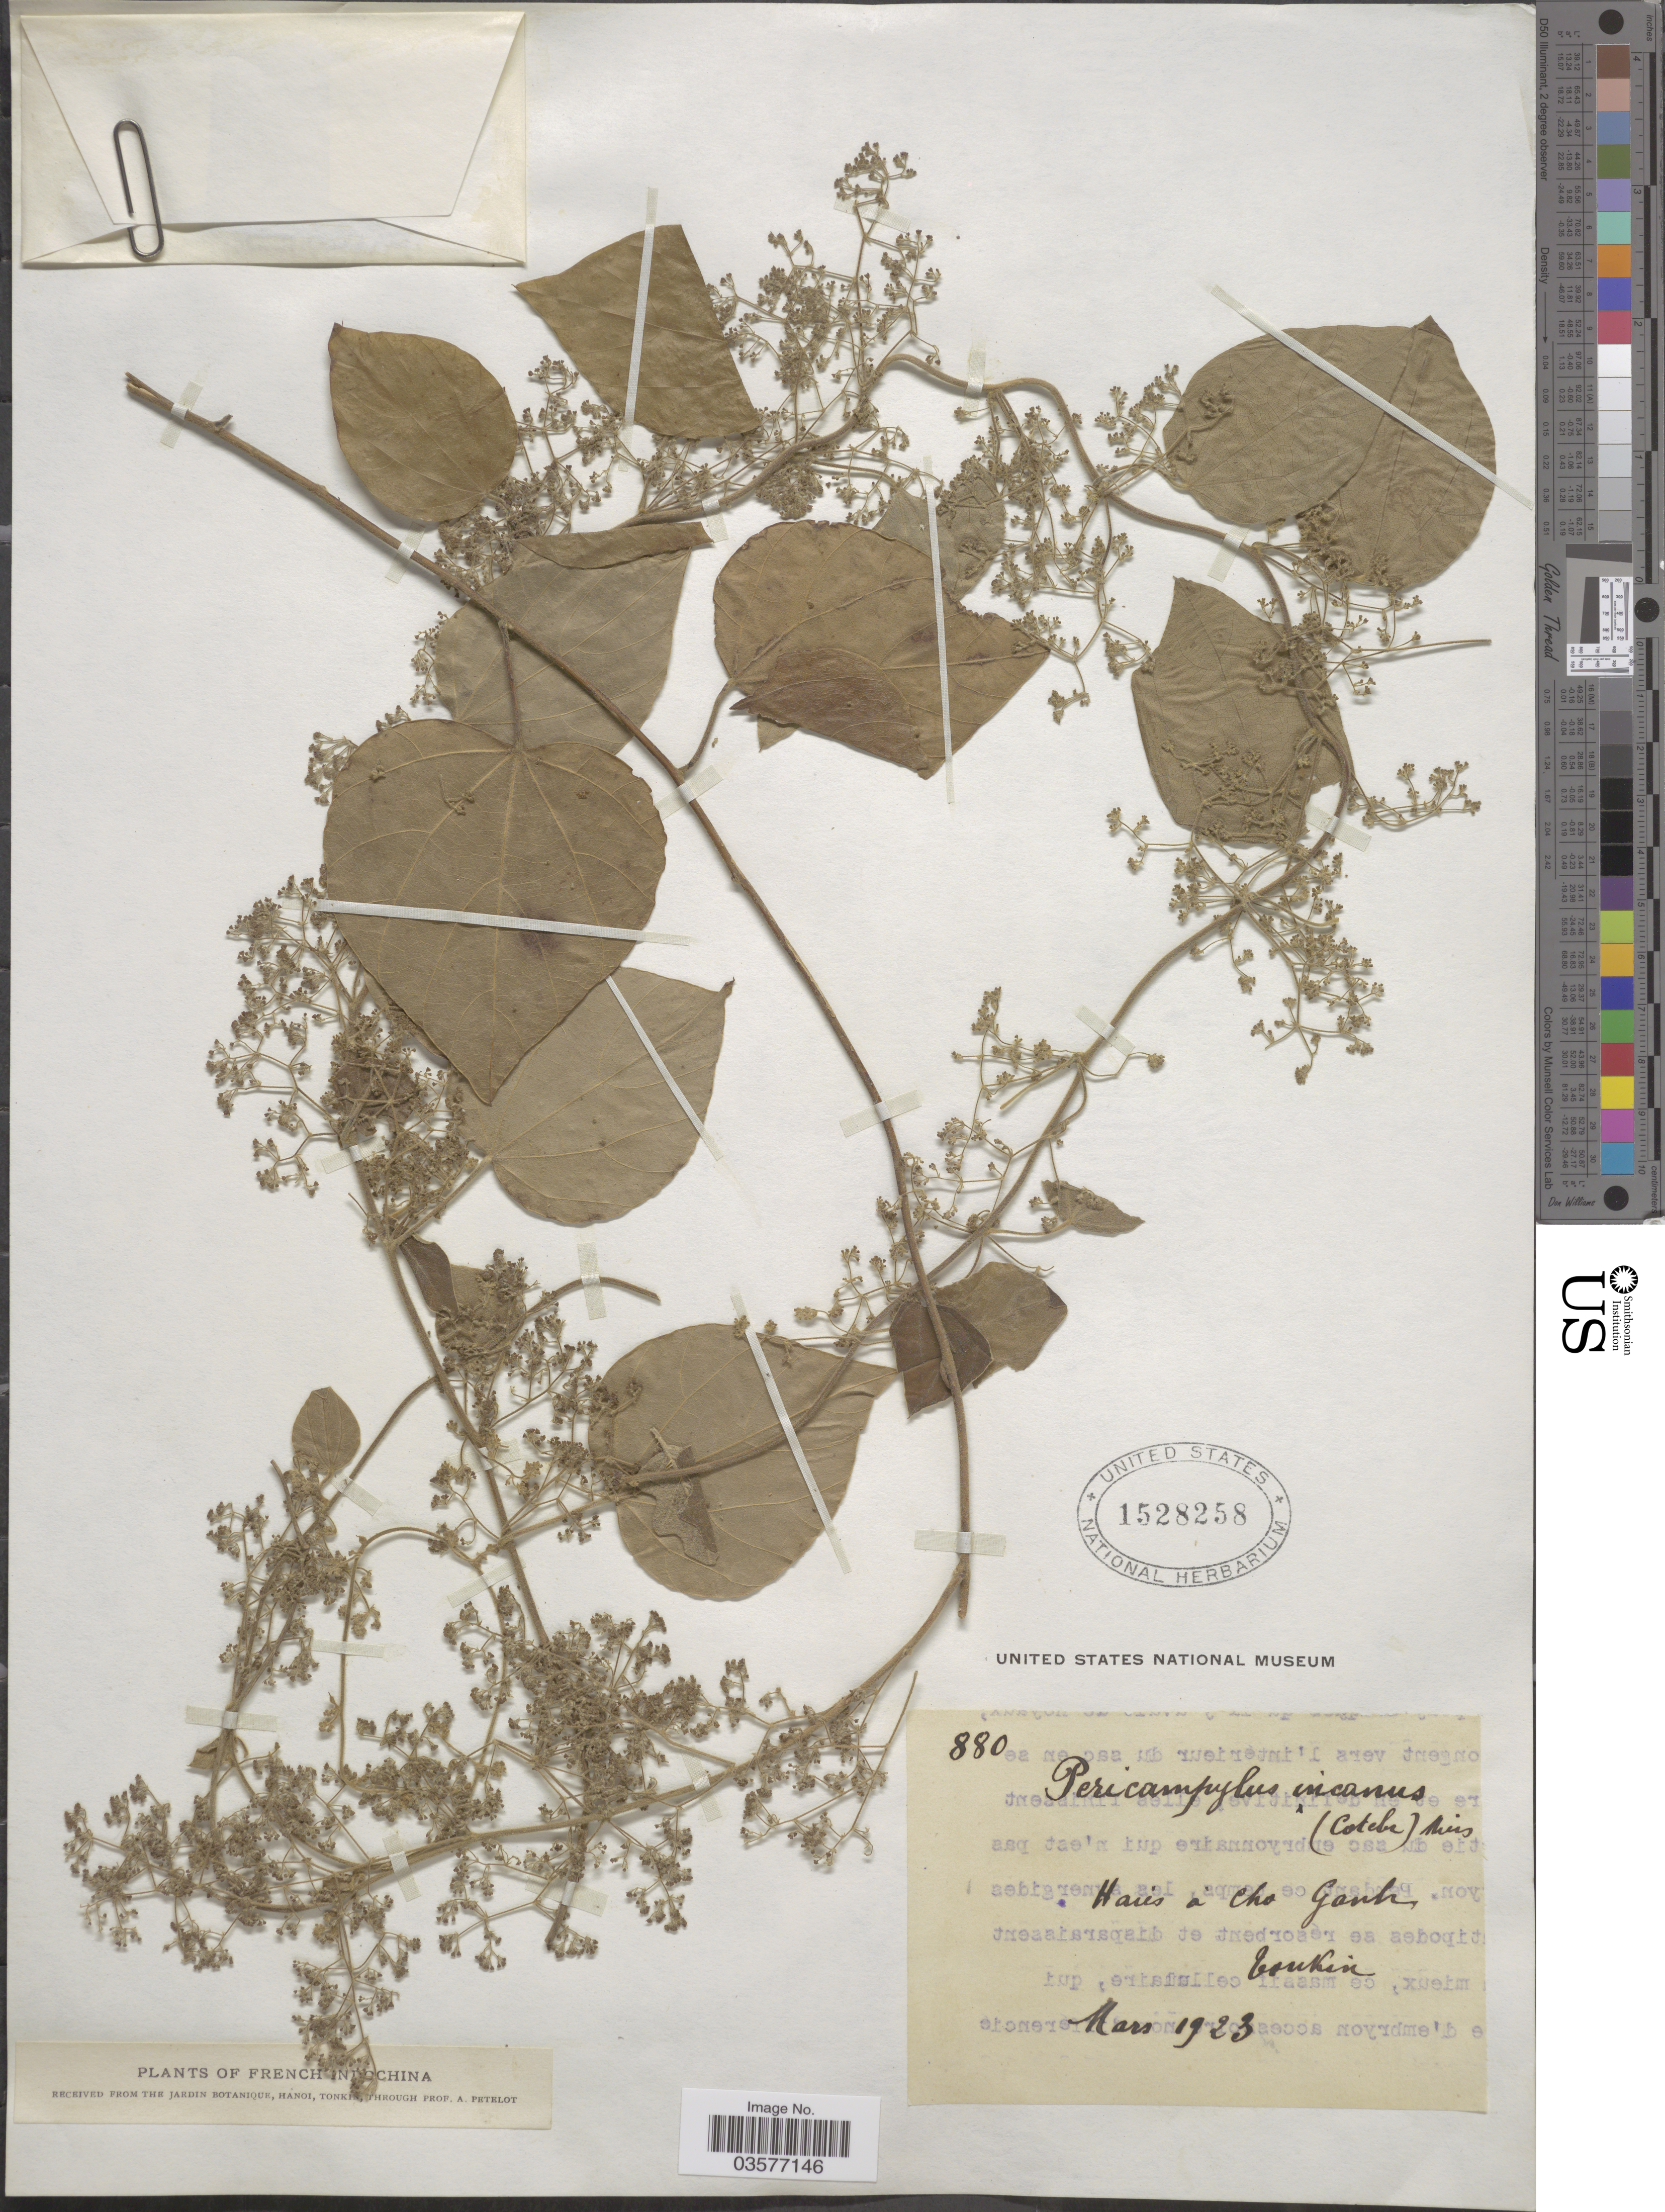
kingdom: Plantae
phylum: Tracheophyta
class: Magnoliopsida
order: Ranunculales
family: Menispermaceae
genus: Pericampylus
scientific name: Pericampylus glaucus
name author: (Lam.) Merr.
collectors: Pételot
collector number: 880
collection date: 1923-03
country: Vietnam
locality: Haies á Cho Ganh.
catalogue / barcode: US 1528258